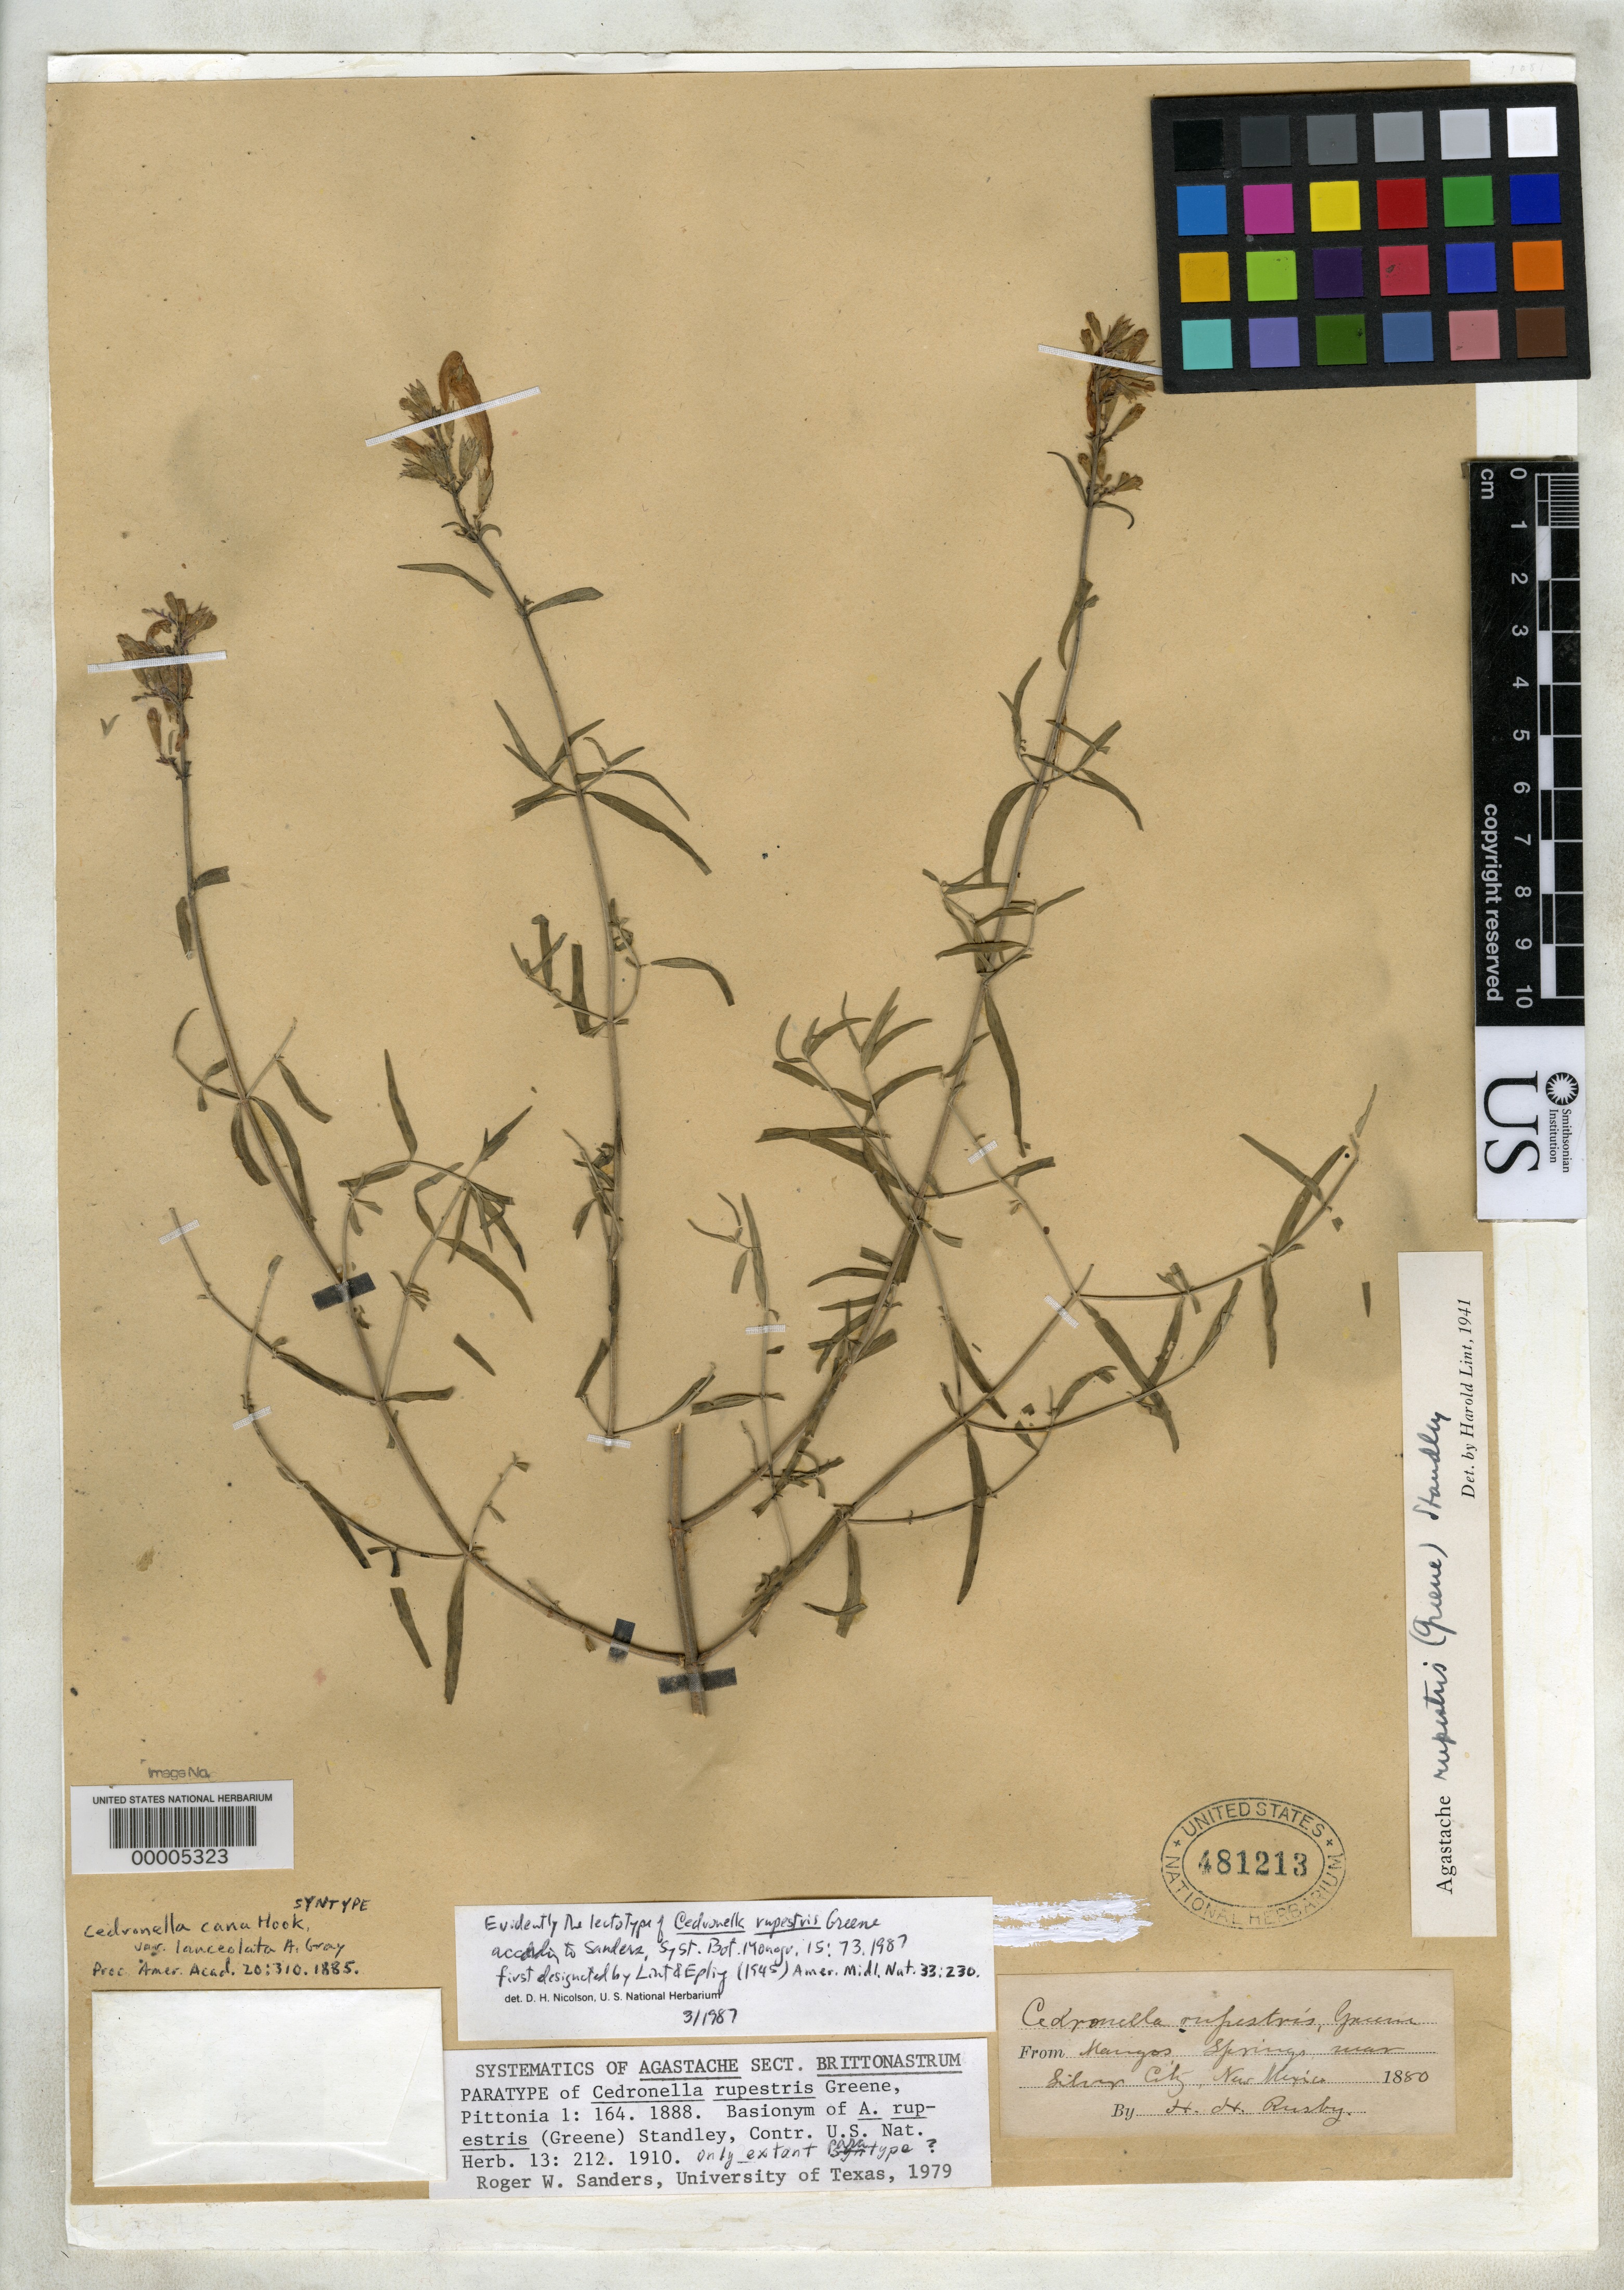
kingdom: Plantae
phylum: Tracheophyta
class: Magnoliopsida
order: Lamiales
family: Lamiaceae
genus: Cedronella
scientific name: Cedronella rupestris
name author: Greene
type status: Syntype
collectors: H. H. Rusby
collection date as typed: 1880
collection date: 1880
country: United States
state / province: New Mexico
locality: Mangos Springs, near Silver City.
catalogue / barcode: US 481213-2